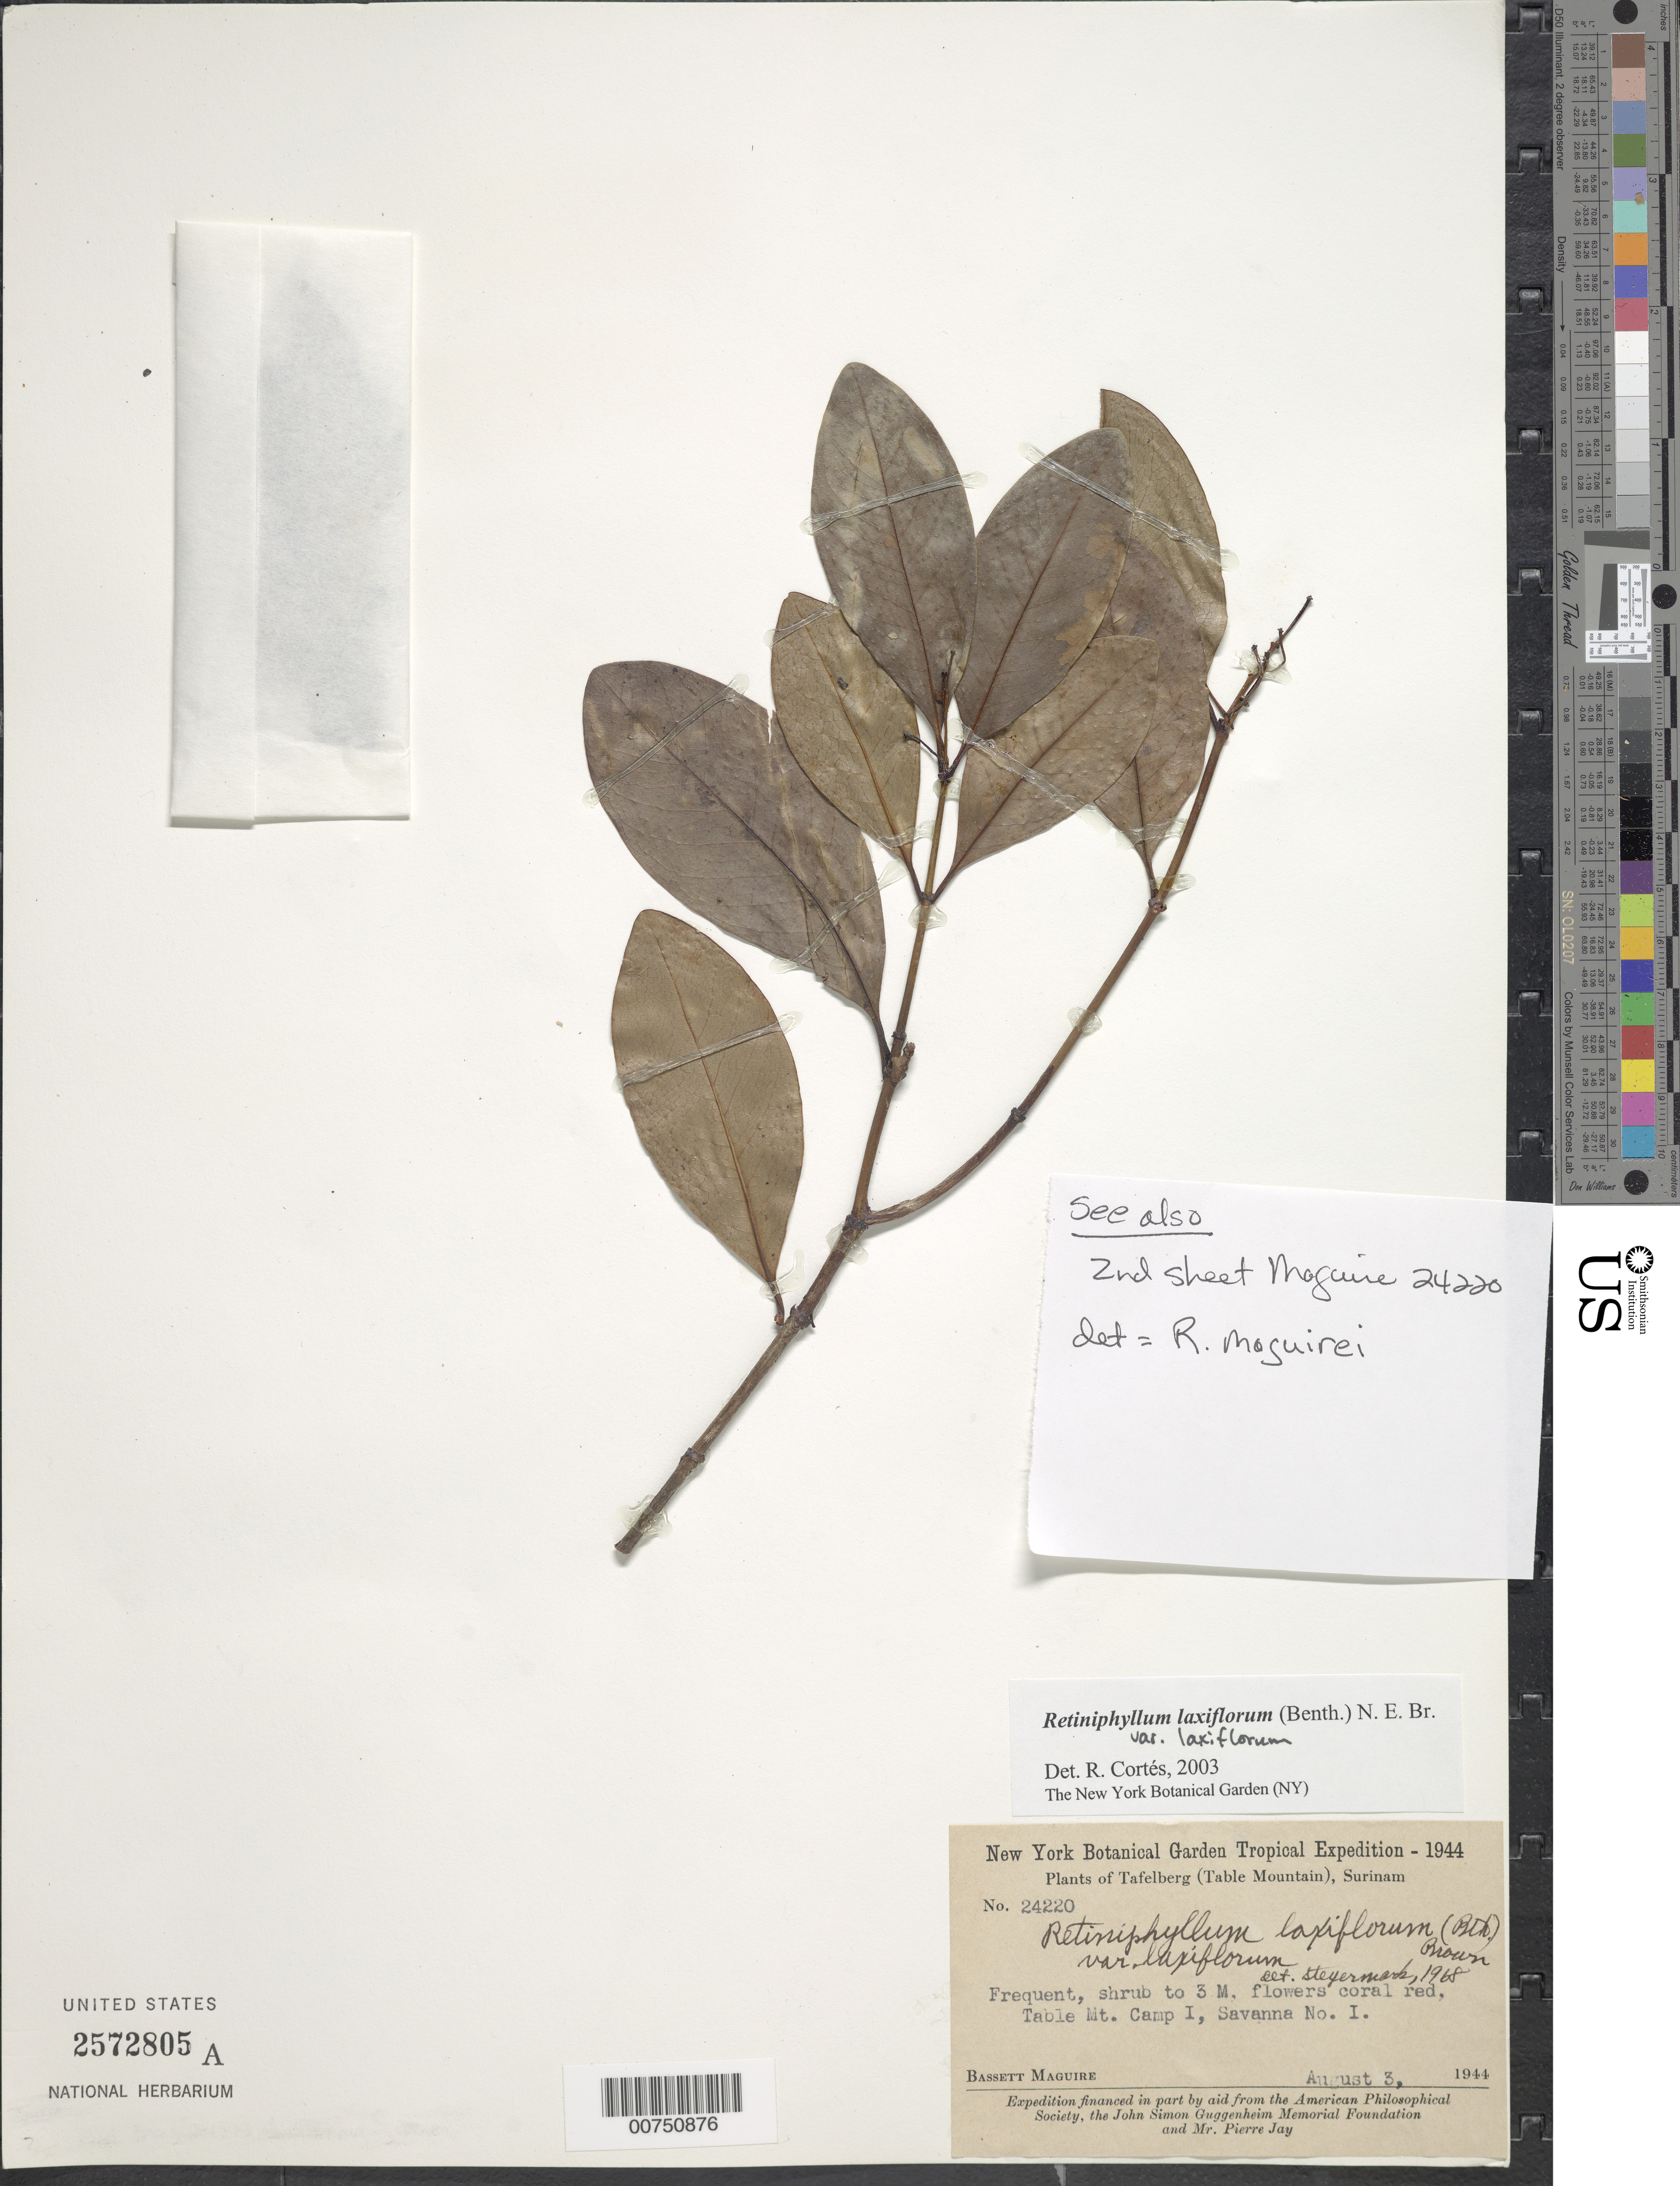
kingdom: Plantae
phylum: Tracheophyta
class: Magnoliopsida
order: Gentianales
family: Rubiaceae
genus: Retiniphyllum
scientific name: Retiniphyllum laxiflorum var. laxiflorum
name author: (Benth.) N.E. Br.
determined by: Cortes R., G.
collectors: B. Maguire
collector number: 24220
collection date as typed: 3-Aug-44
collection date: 1944-08-03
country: Suriname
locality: Tafelberg (Table Mountain), Savanna I, vic. Camp no. 1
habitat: Savanna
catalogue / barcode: US 2572805A